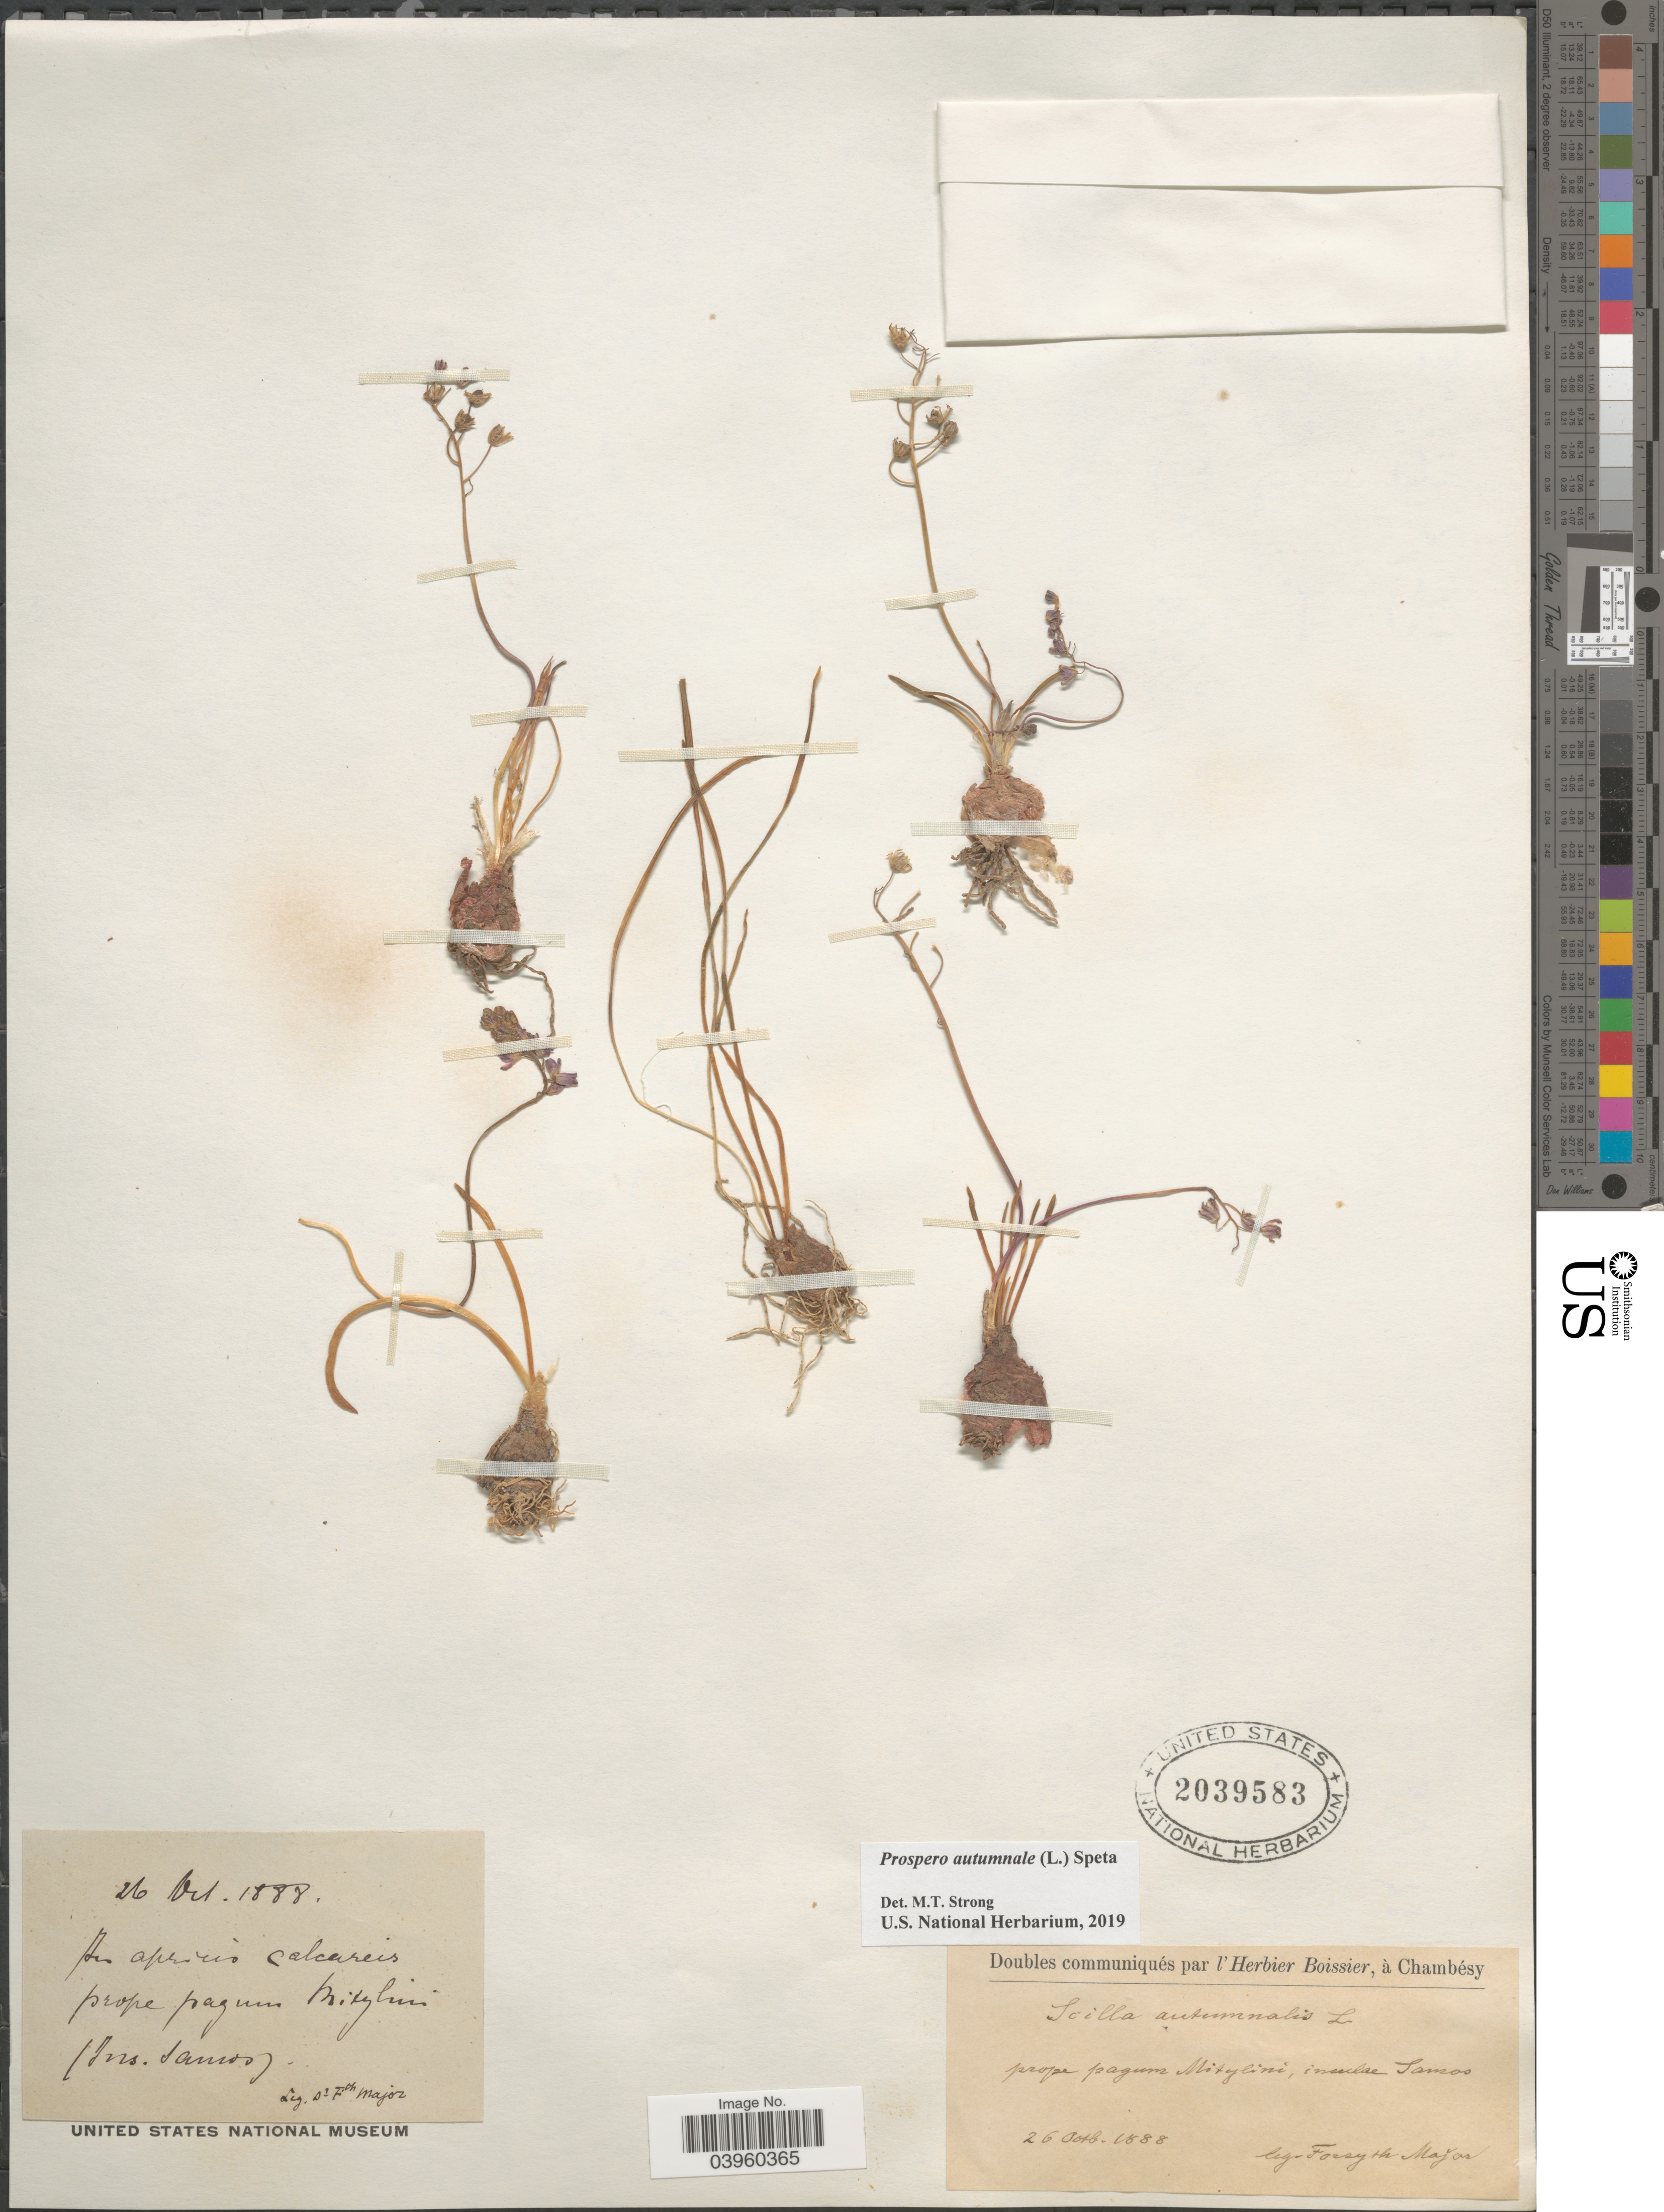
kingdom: Plantae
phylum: Tracheophyta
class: Liliopsida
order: Asparagales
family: Asparagaceae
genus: Prospero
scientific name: Prospero autumnale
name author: (L.) Speta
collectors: C. I. Forsyth-Major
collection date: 1888-10-26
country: Greece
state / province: North Aegean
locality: In apriris calcareis prope pagum Mytilene, insulae Samos.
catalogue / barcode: US 2039583